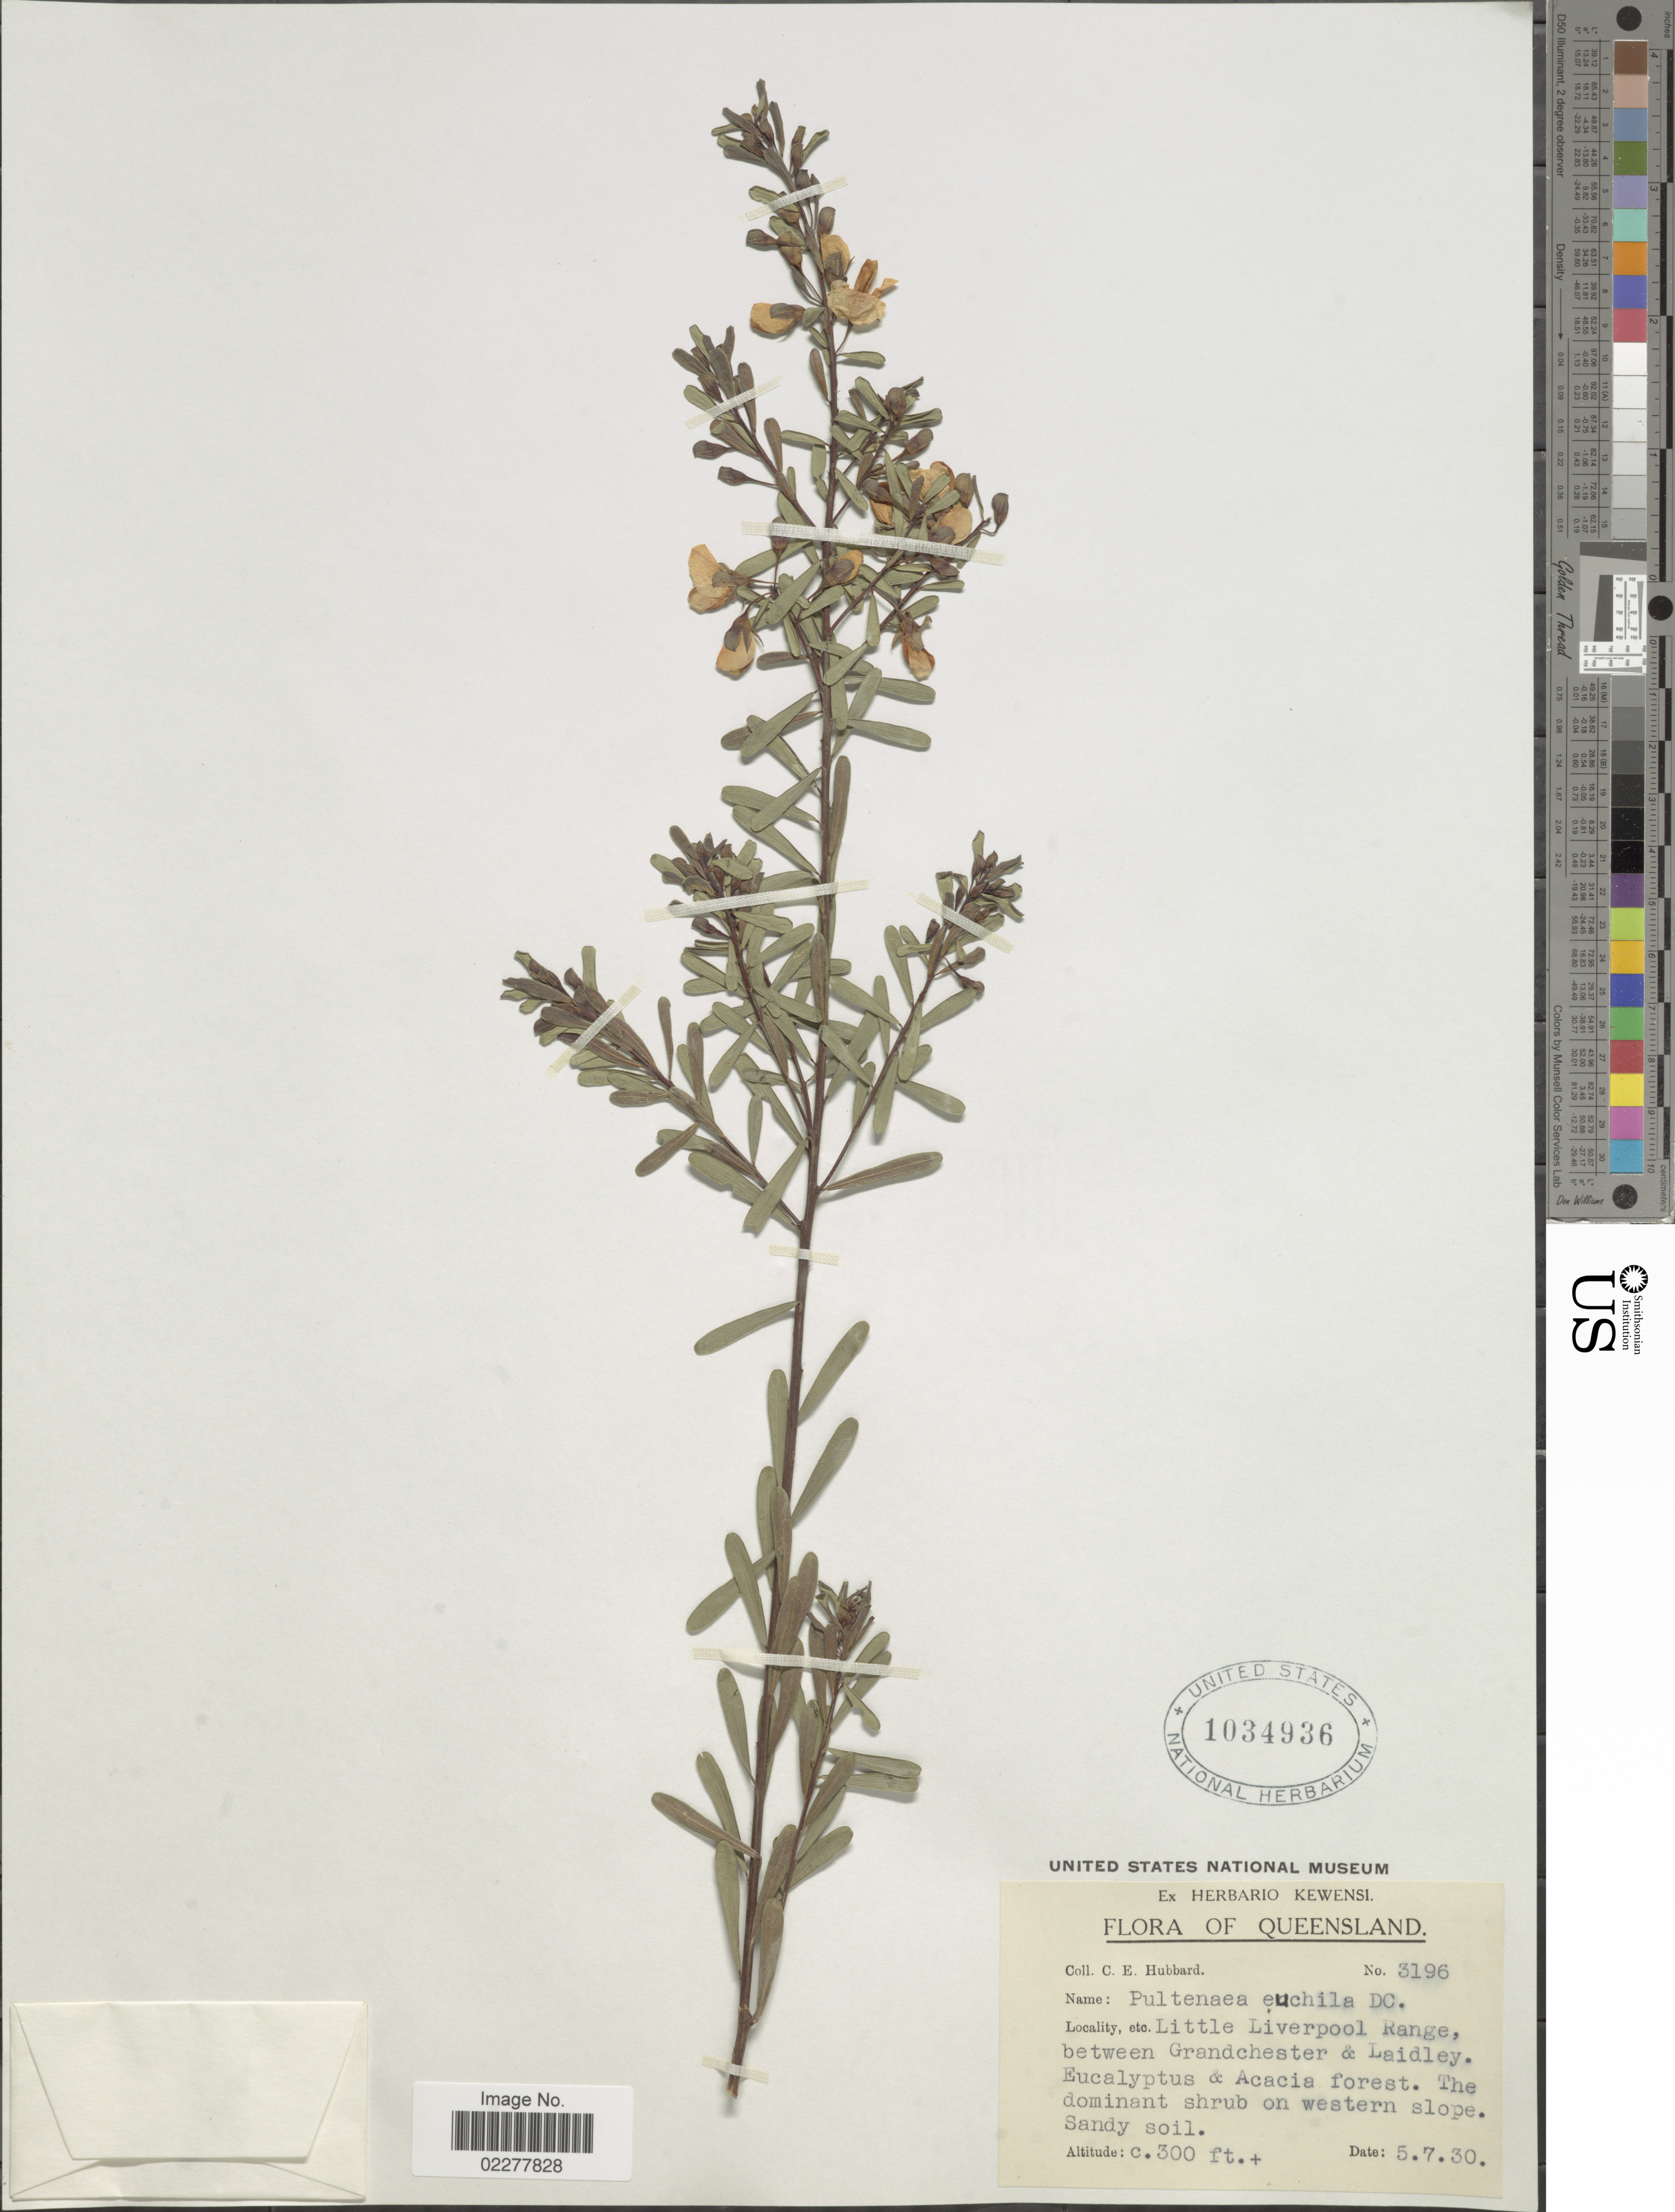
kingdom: Plantae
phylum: Tracheophyta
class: Magnoliopsida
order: Fabales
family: Fabaceae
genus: Pultenaea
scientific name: Pultenaea euchila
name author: DC.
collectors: C. E. Hubbard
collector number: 3196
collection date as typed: Transcribed d/m/y: 5/7/30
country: Australia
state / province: Queensland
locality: Little Liverpool Range, between Grandchester & Laidley.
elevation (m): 91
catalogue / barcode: US 1034936